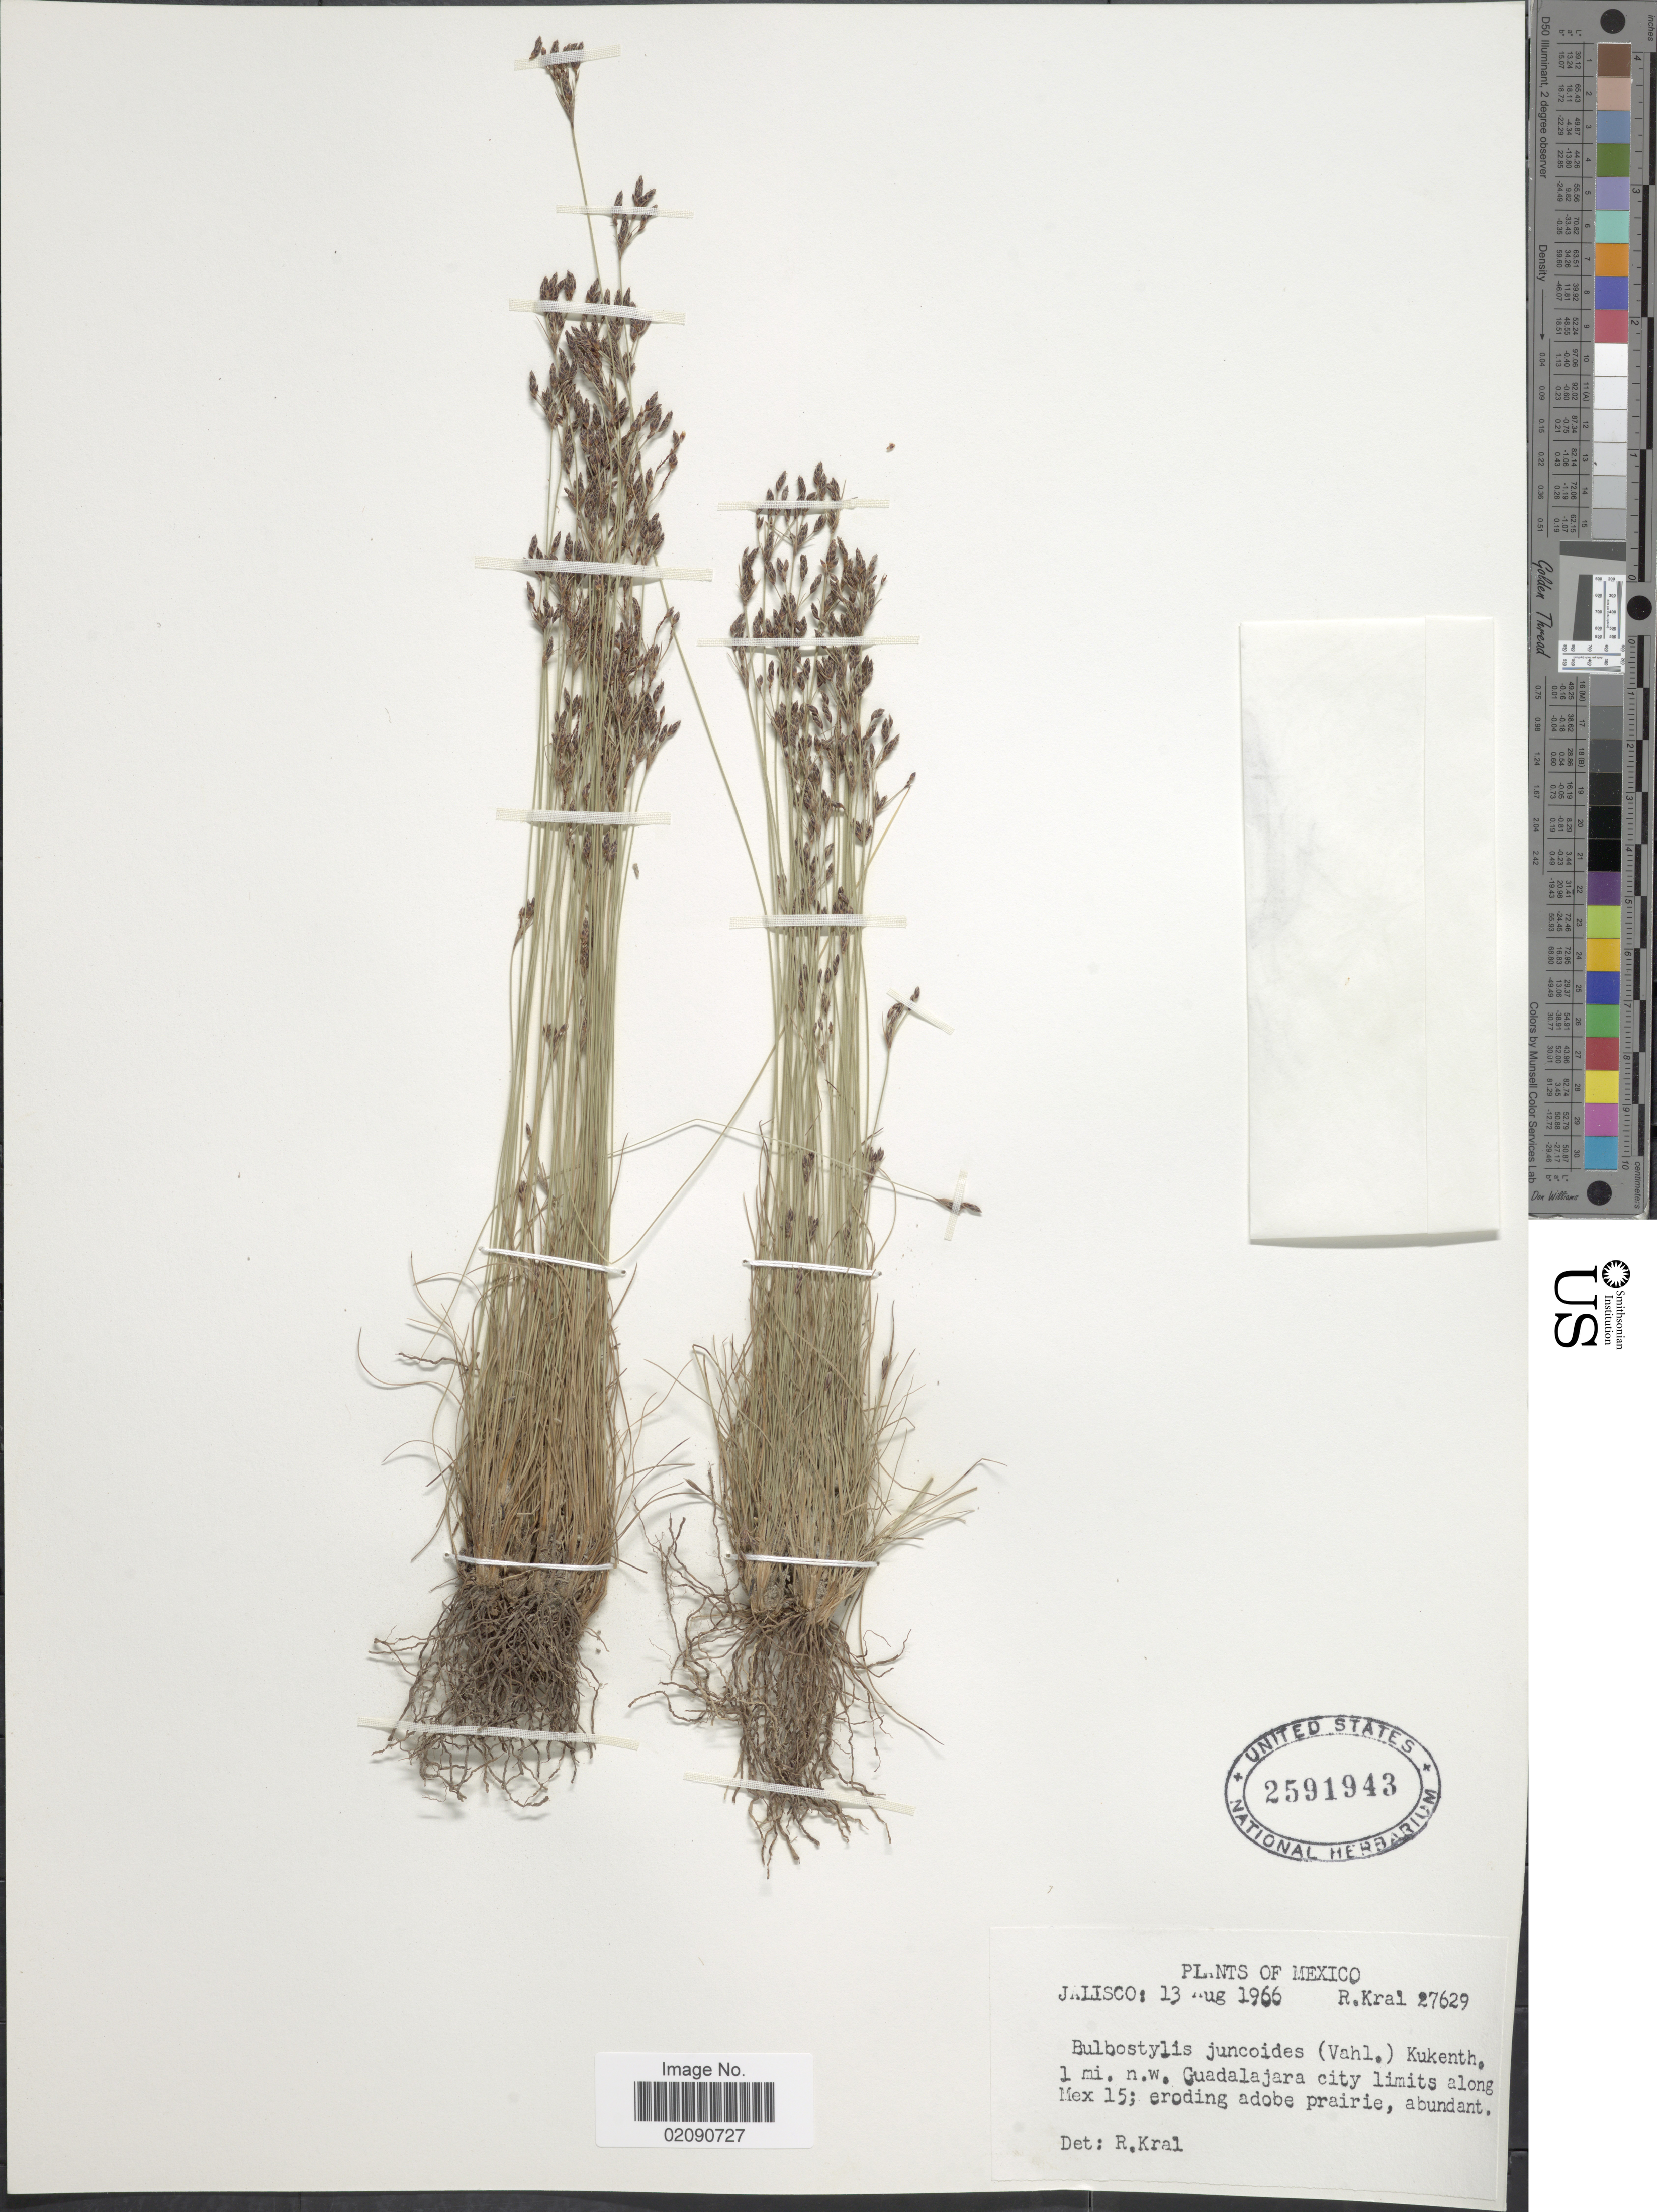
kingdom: Plantae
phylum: Tracheophyta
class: Liliopsida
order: Poales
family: Cyperaceae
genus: Bulbostylis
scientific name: Bulbostylis juncoides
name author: (Vahl) Kük. ex Herter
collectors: R. Kral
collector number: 27629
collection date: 1966-08-13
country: Mexico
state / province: Jalisco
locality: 1 mi. n.w. Guadalajara city limits along Mex 15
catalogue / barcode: US 2591943